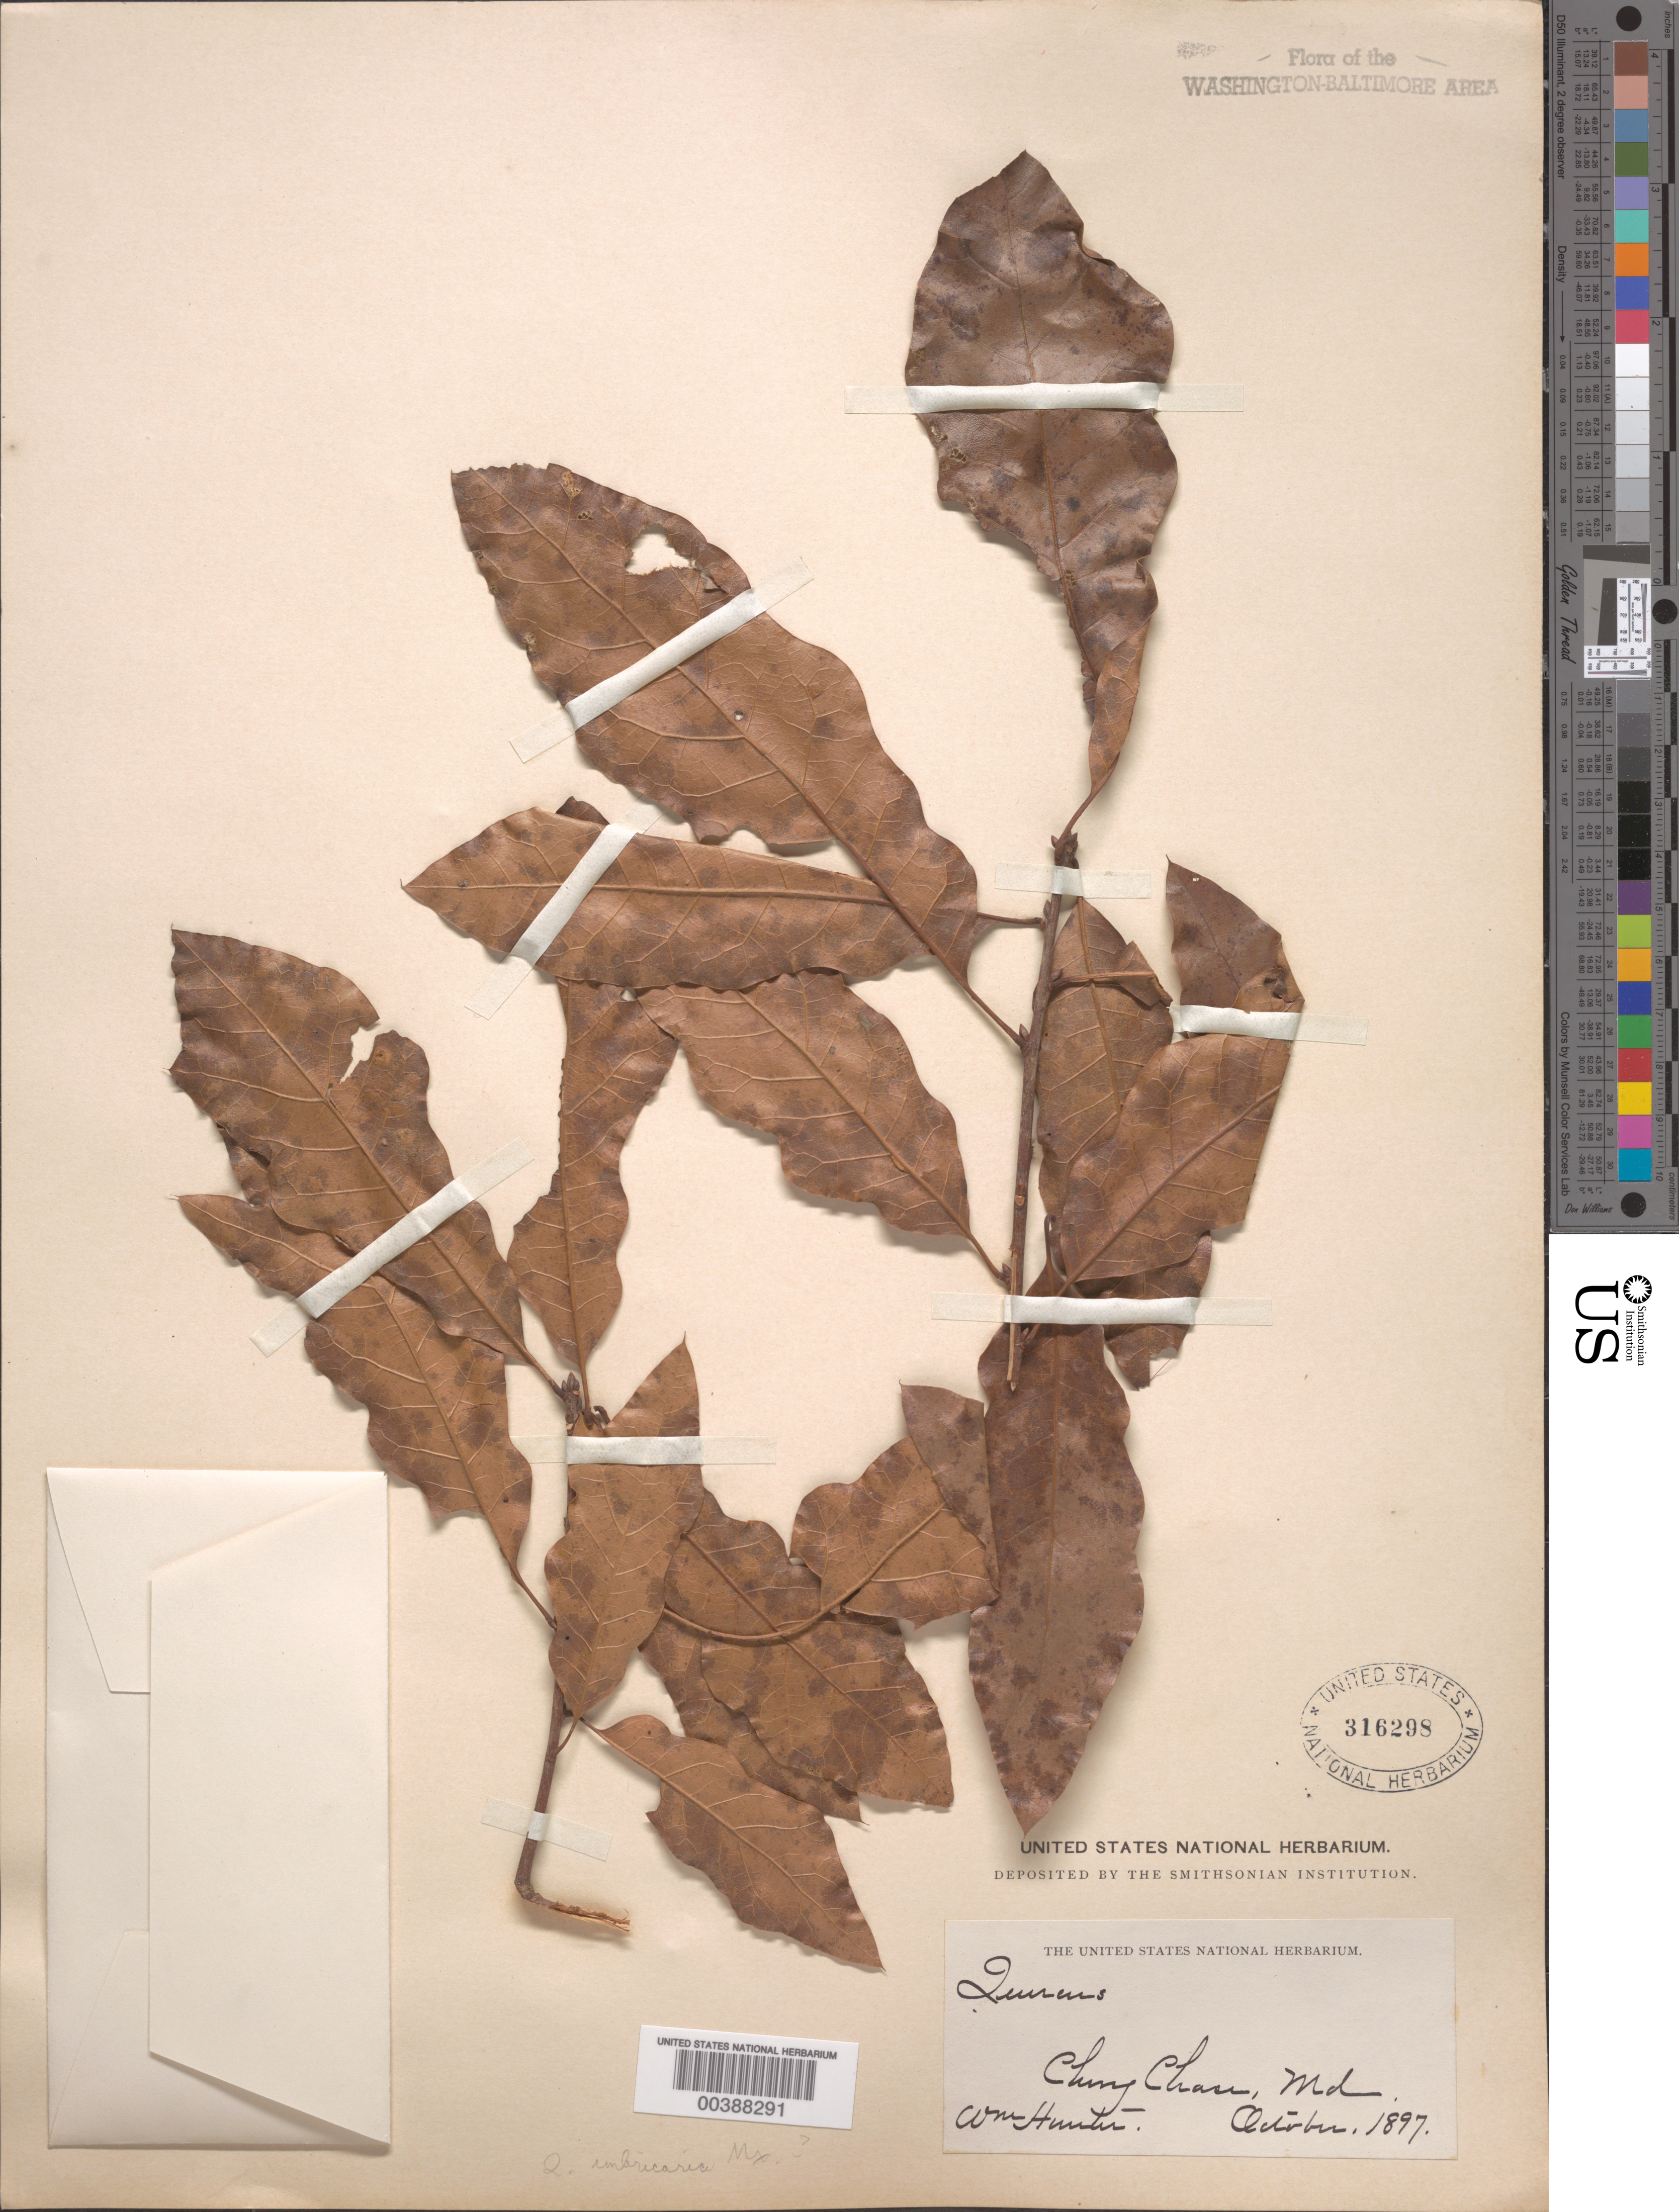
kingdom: Plantae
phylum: Tracheophyta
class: Magnoliopsida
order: Fagales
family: Fagaceae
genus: Quercus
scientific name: Quercus imbricaria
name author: Michx.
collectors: W. Hunter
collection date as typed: Oct 1897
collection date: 1897-10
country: United States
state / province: Maryland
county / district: Montgomery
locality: Chevy Chase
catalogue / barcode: US 316298